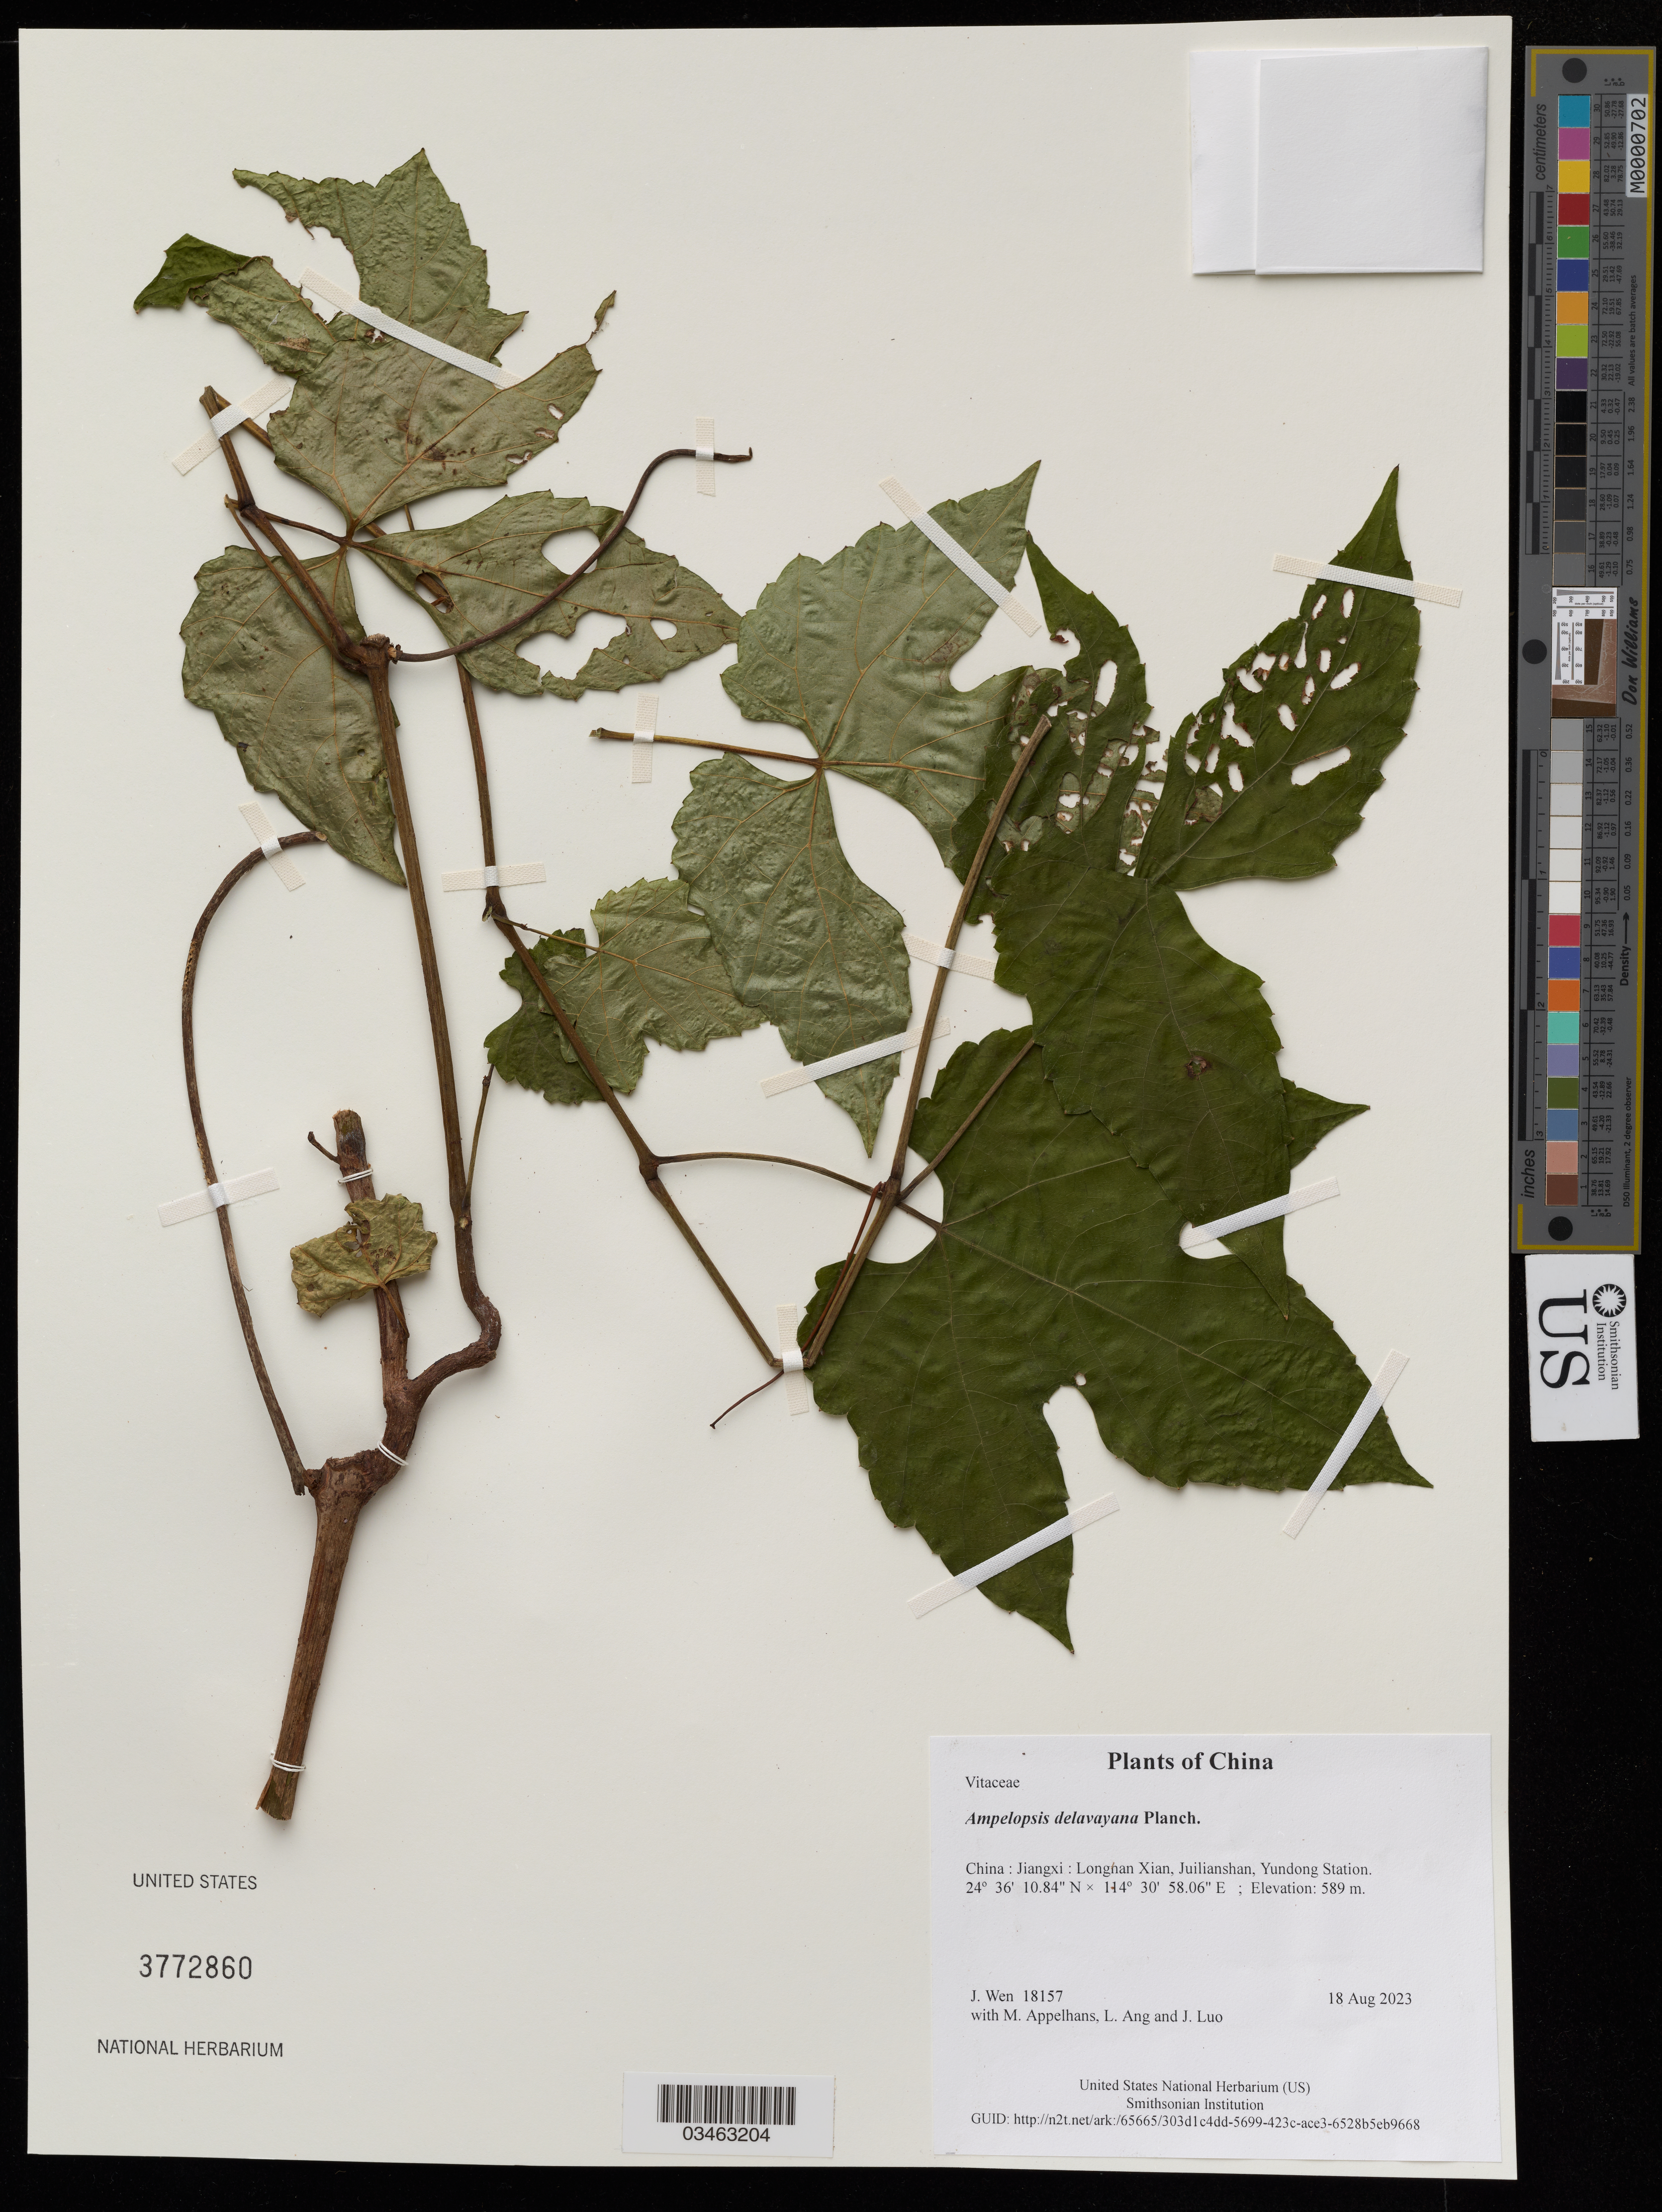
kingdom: Plantae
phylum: Tracheophyta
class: Magnoliopsida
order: Vitales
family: Vitaceae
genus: Ampelopsis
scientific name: Ampelopsis delavayana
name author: Planch.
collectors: J. Wen, M. Appelhans, L. Ang & J. Luo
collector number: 18157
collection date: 2023-08-18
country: China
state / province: Jiangxi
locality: Longnan Xian, Juilianshan, Yundong Station.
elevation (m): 589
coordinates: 24.603012 N, 114.516129 E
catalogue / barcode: US 3772860